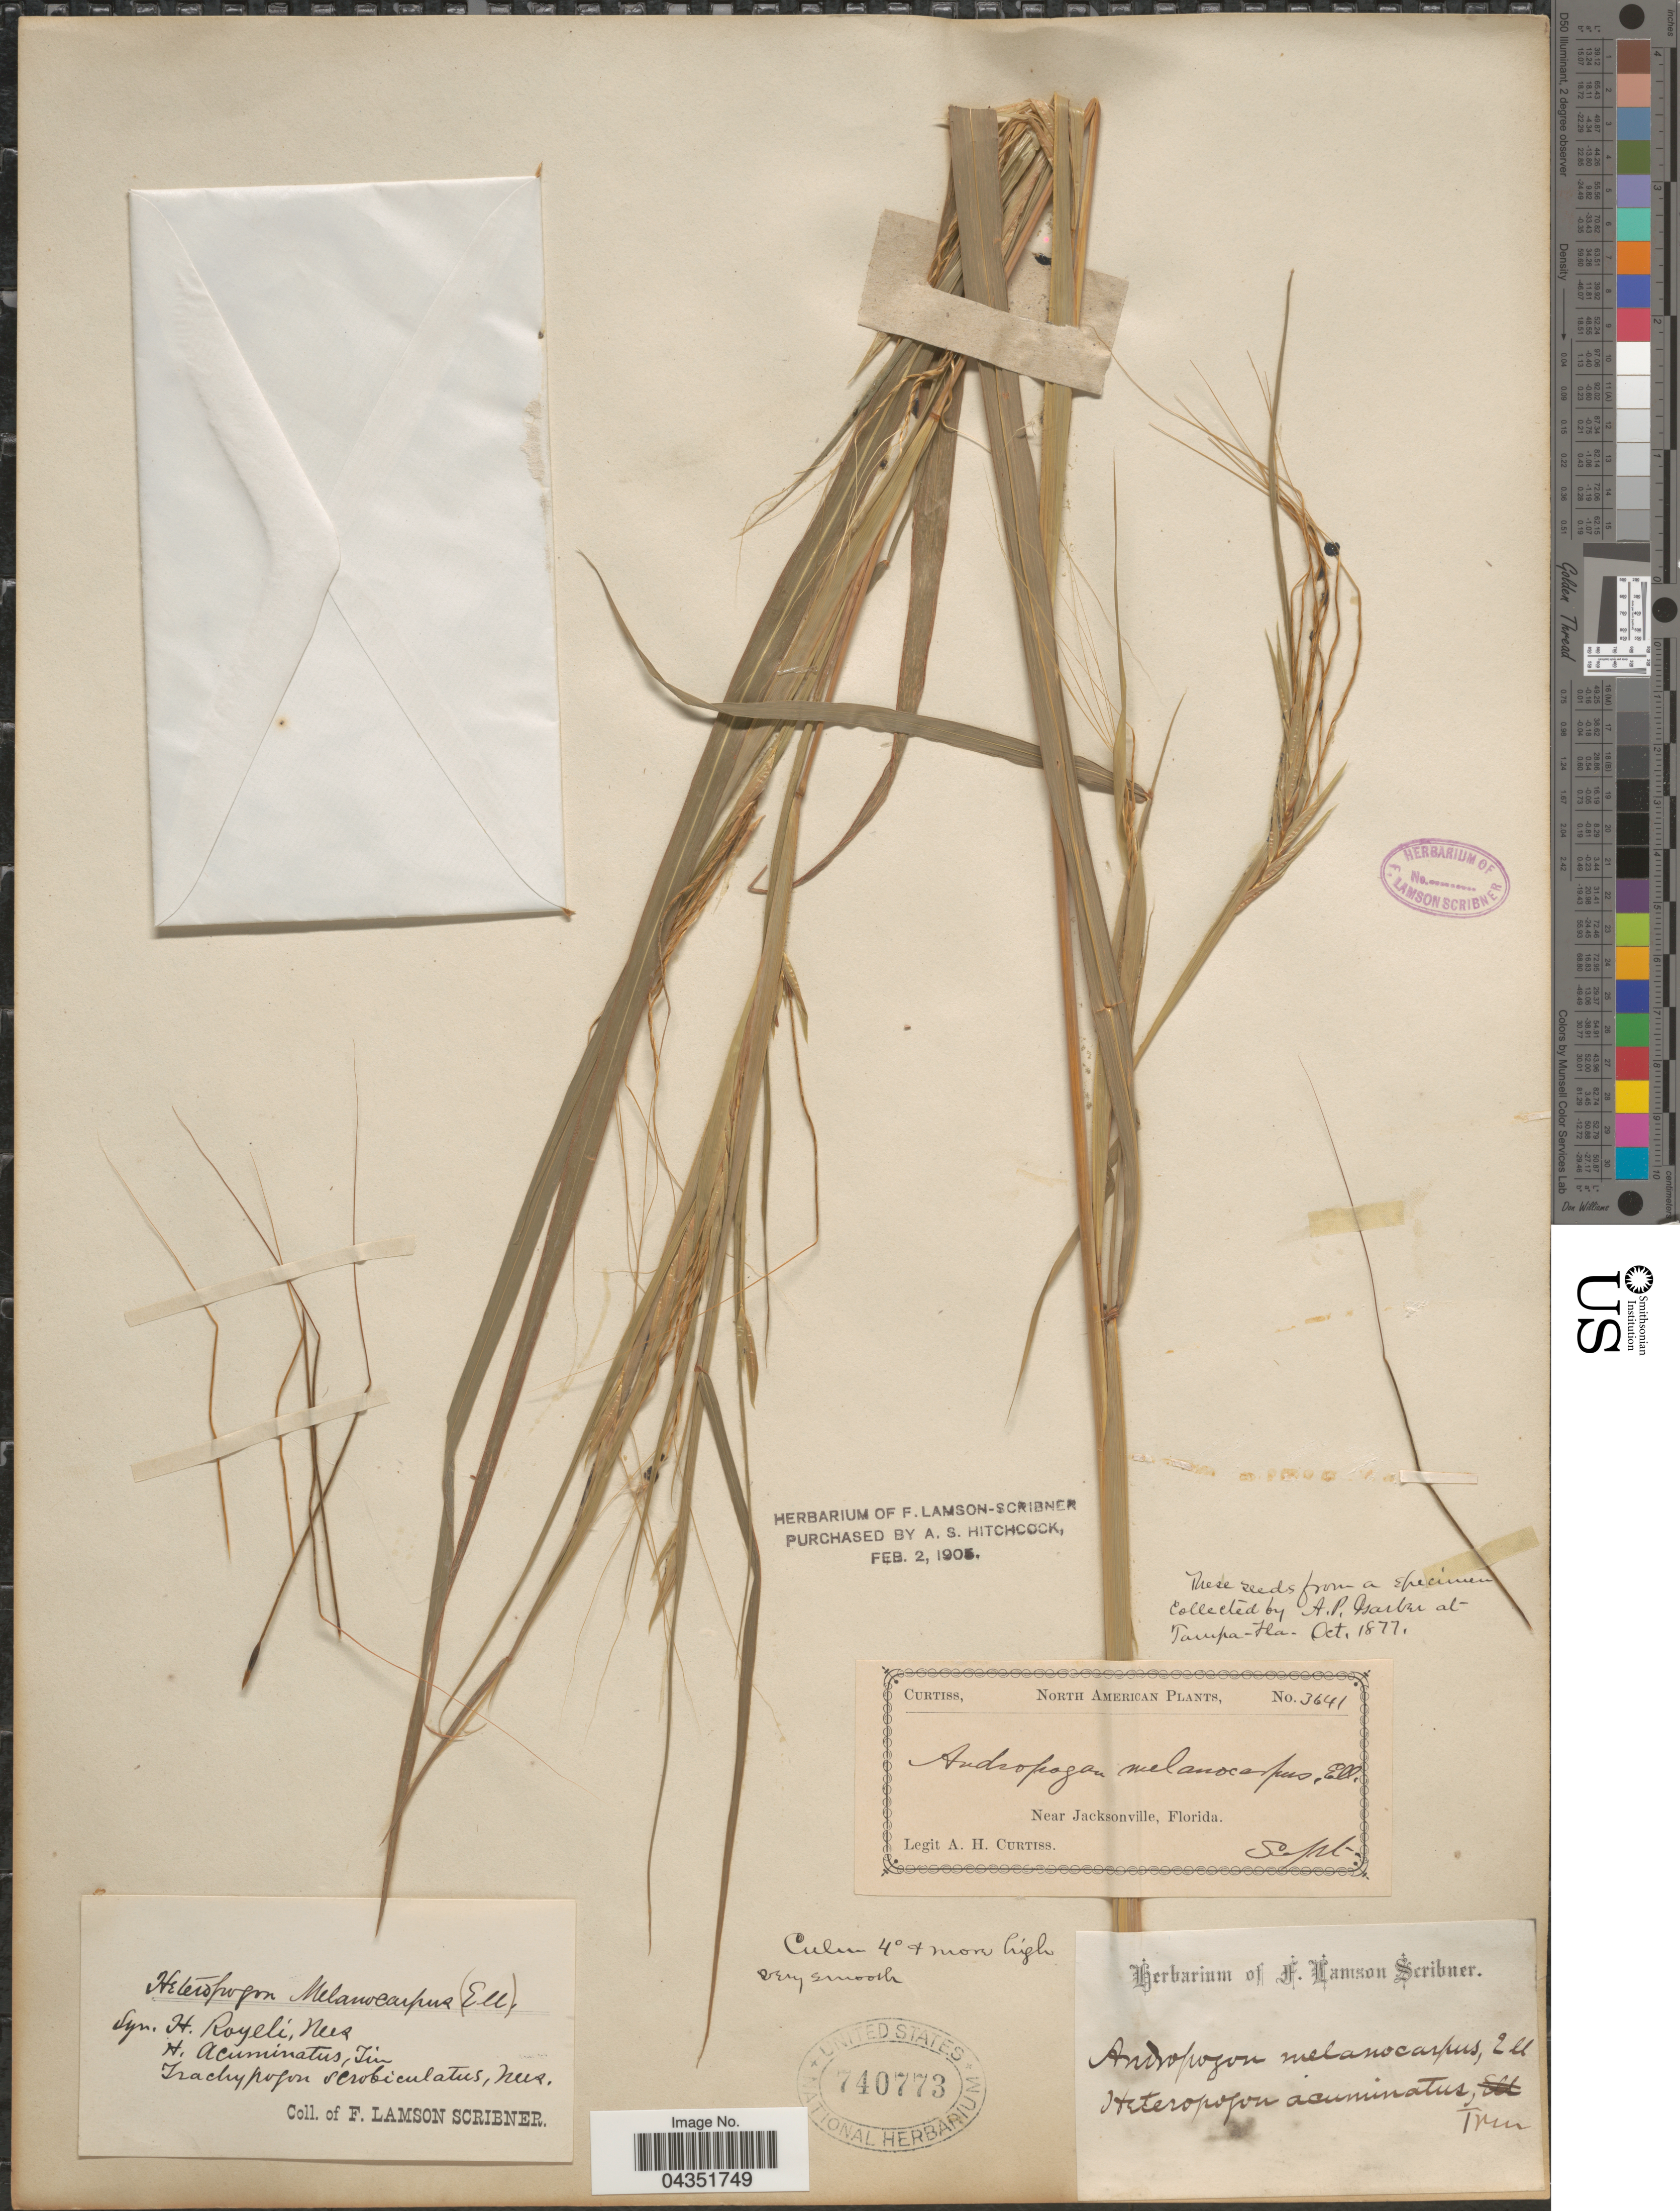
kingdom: Plantae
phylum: Tracheophyta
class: Liliopsida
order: Poales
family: Poaceae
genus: Heteropogon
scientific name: Heteropogon melanocarpus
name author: (Elliott) Benth.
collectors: A. H. Curtiss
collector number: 3641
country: United States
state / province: Florida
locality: Near Jacksonville.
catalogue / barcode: US 740773